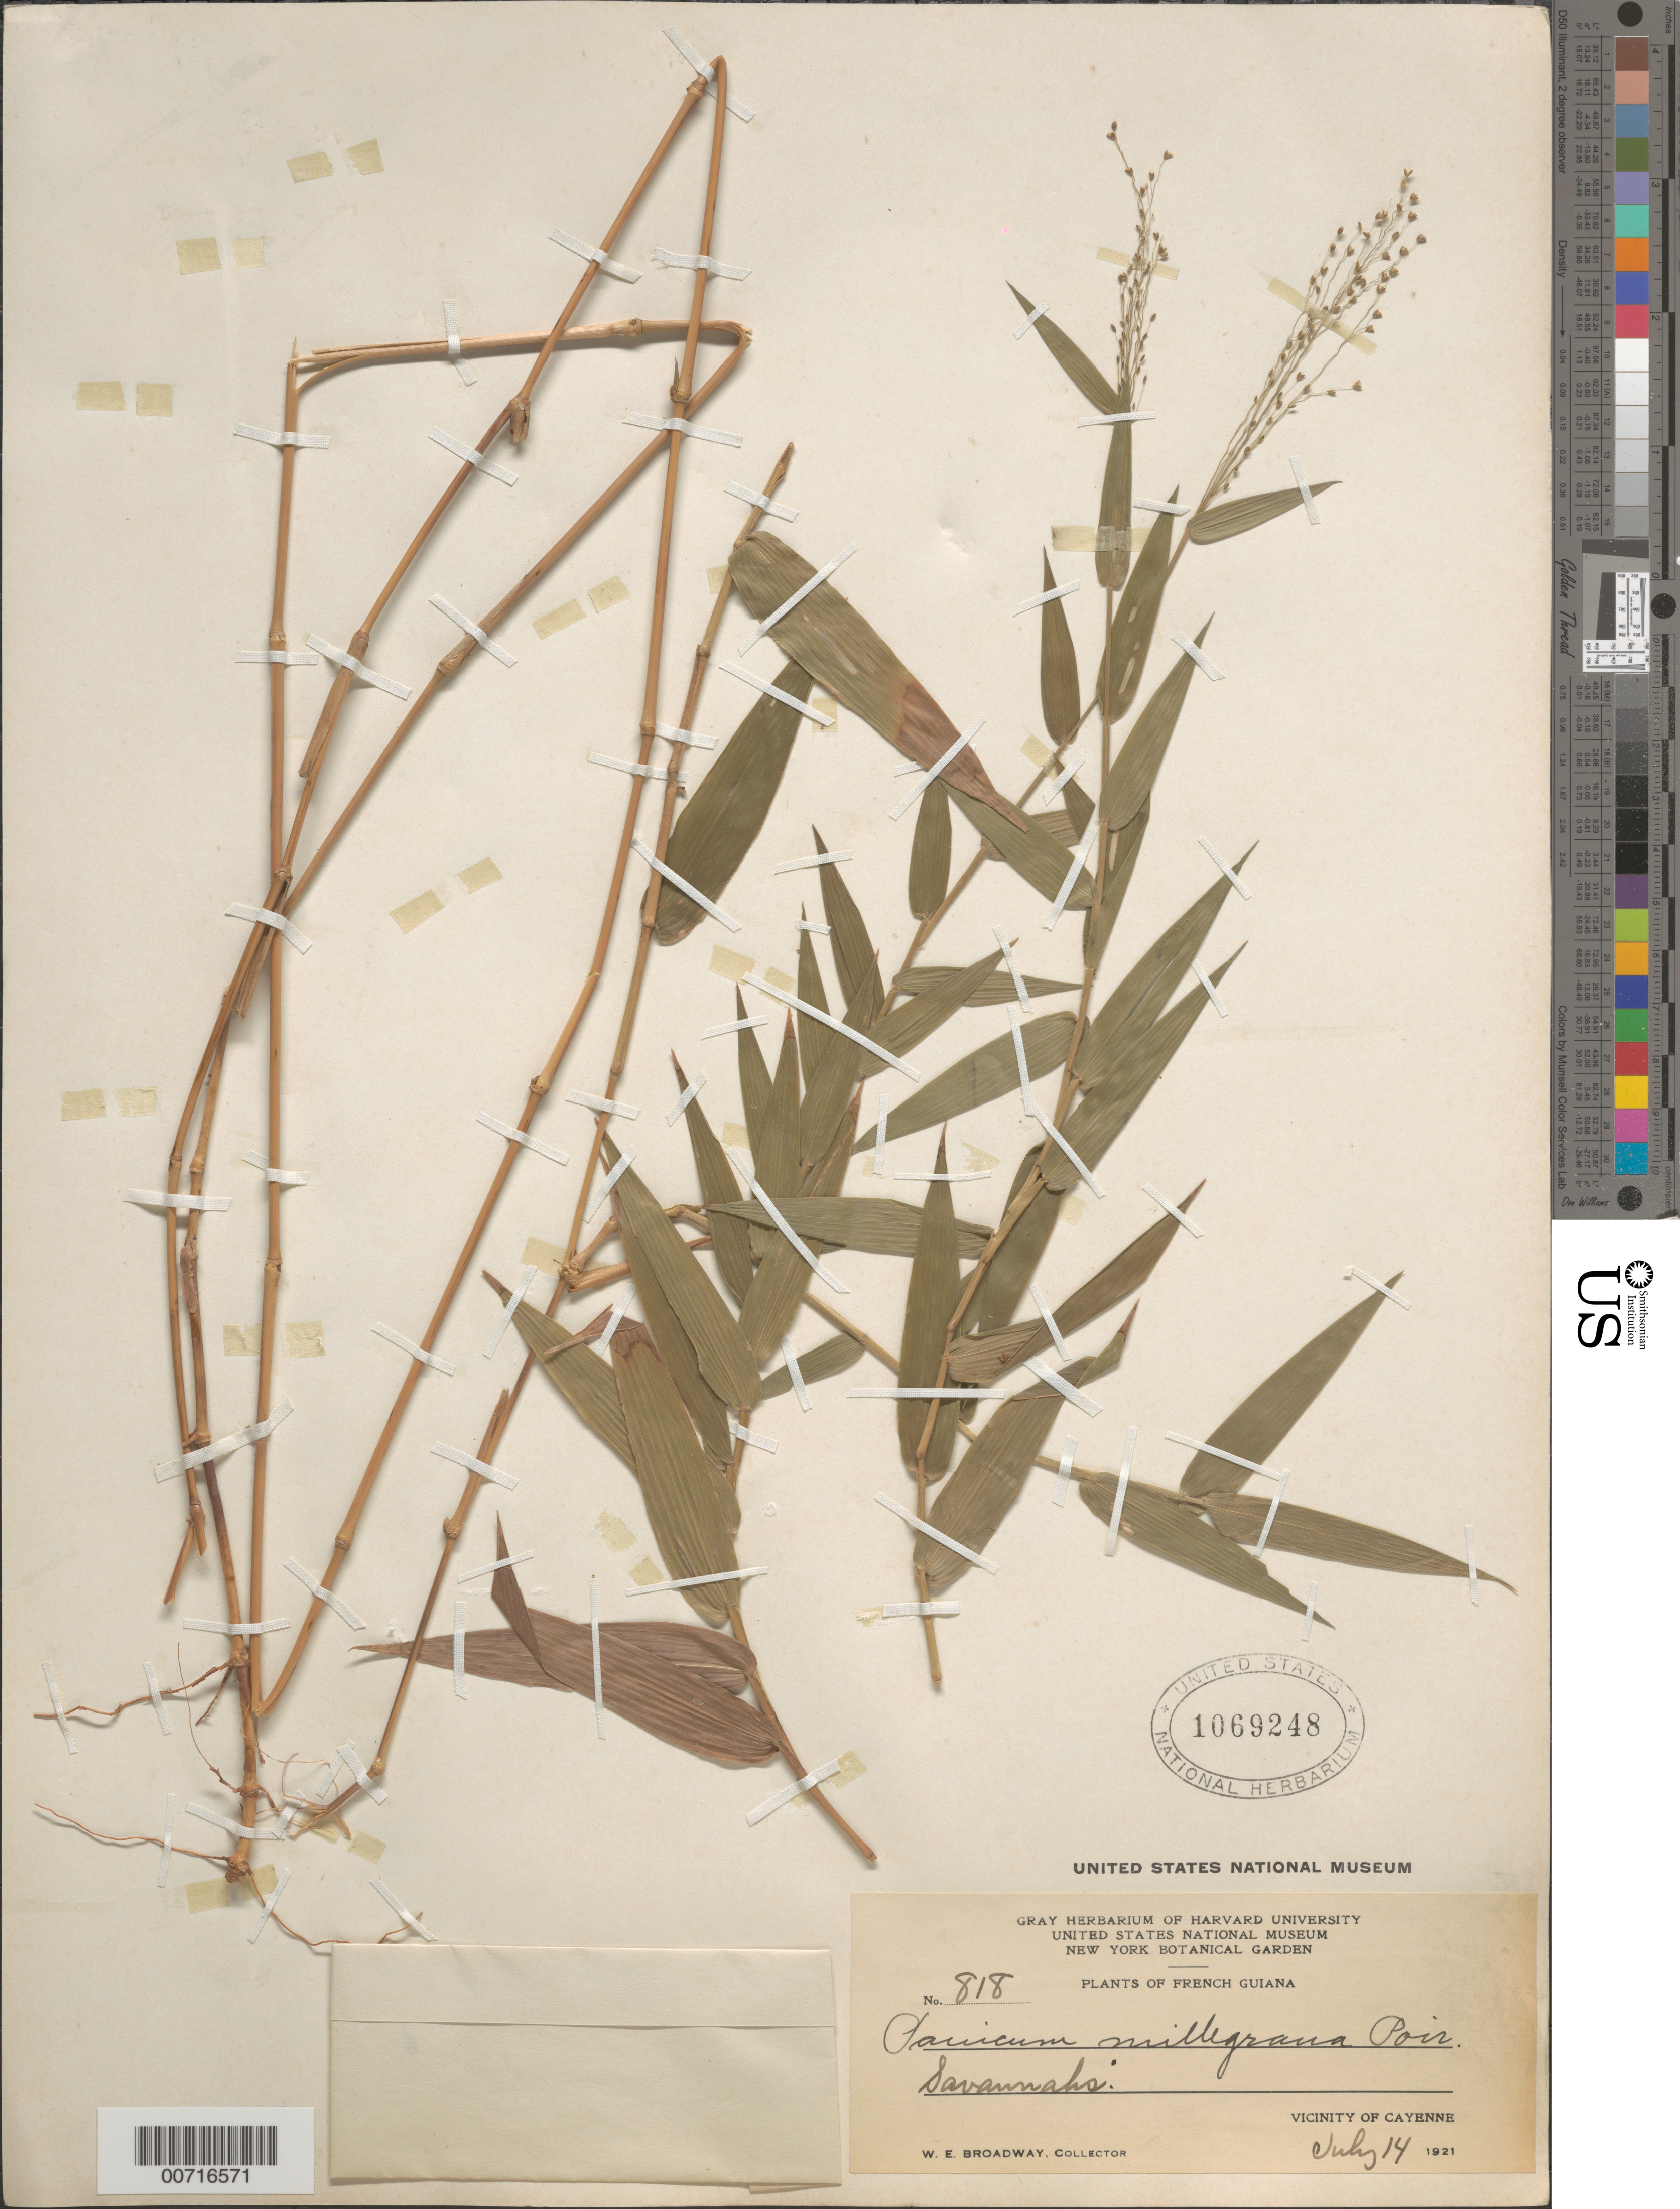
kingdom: Plantae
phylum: Tracheophyta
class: Liliopsida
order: Poales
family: Poaceae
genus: Panicum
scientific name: Panicum millegrana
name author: Poir.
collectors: W. E. Broadway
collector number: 818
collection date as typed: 14-Jul-21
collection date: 1921-07-14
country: French Guiana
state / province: Cayenne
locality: Cayenne, vic.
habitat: Savanna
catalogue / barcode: US 1069248